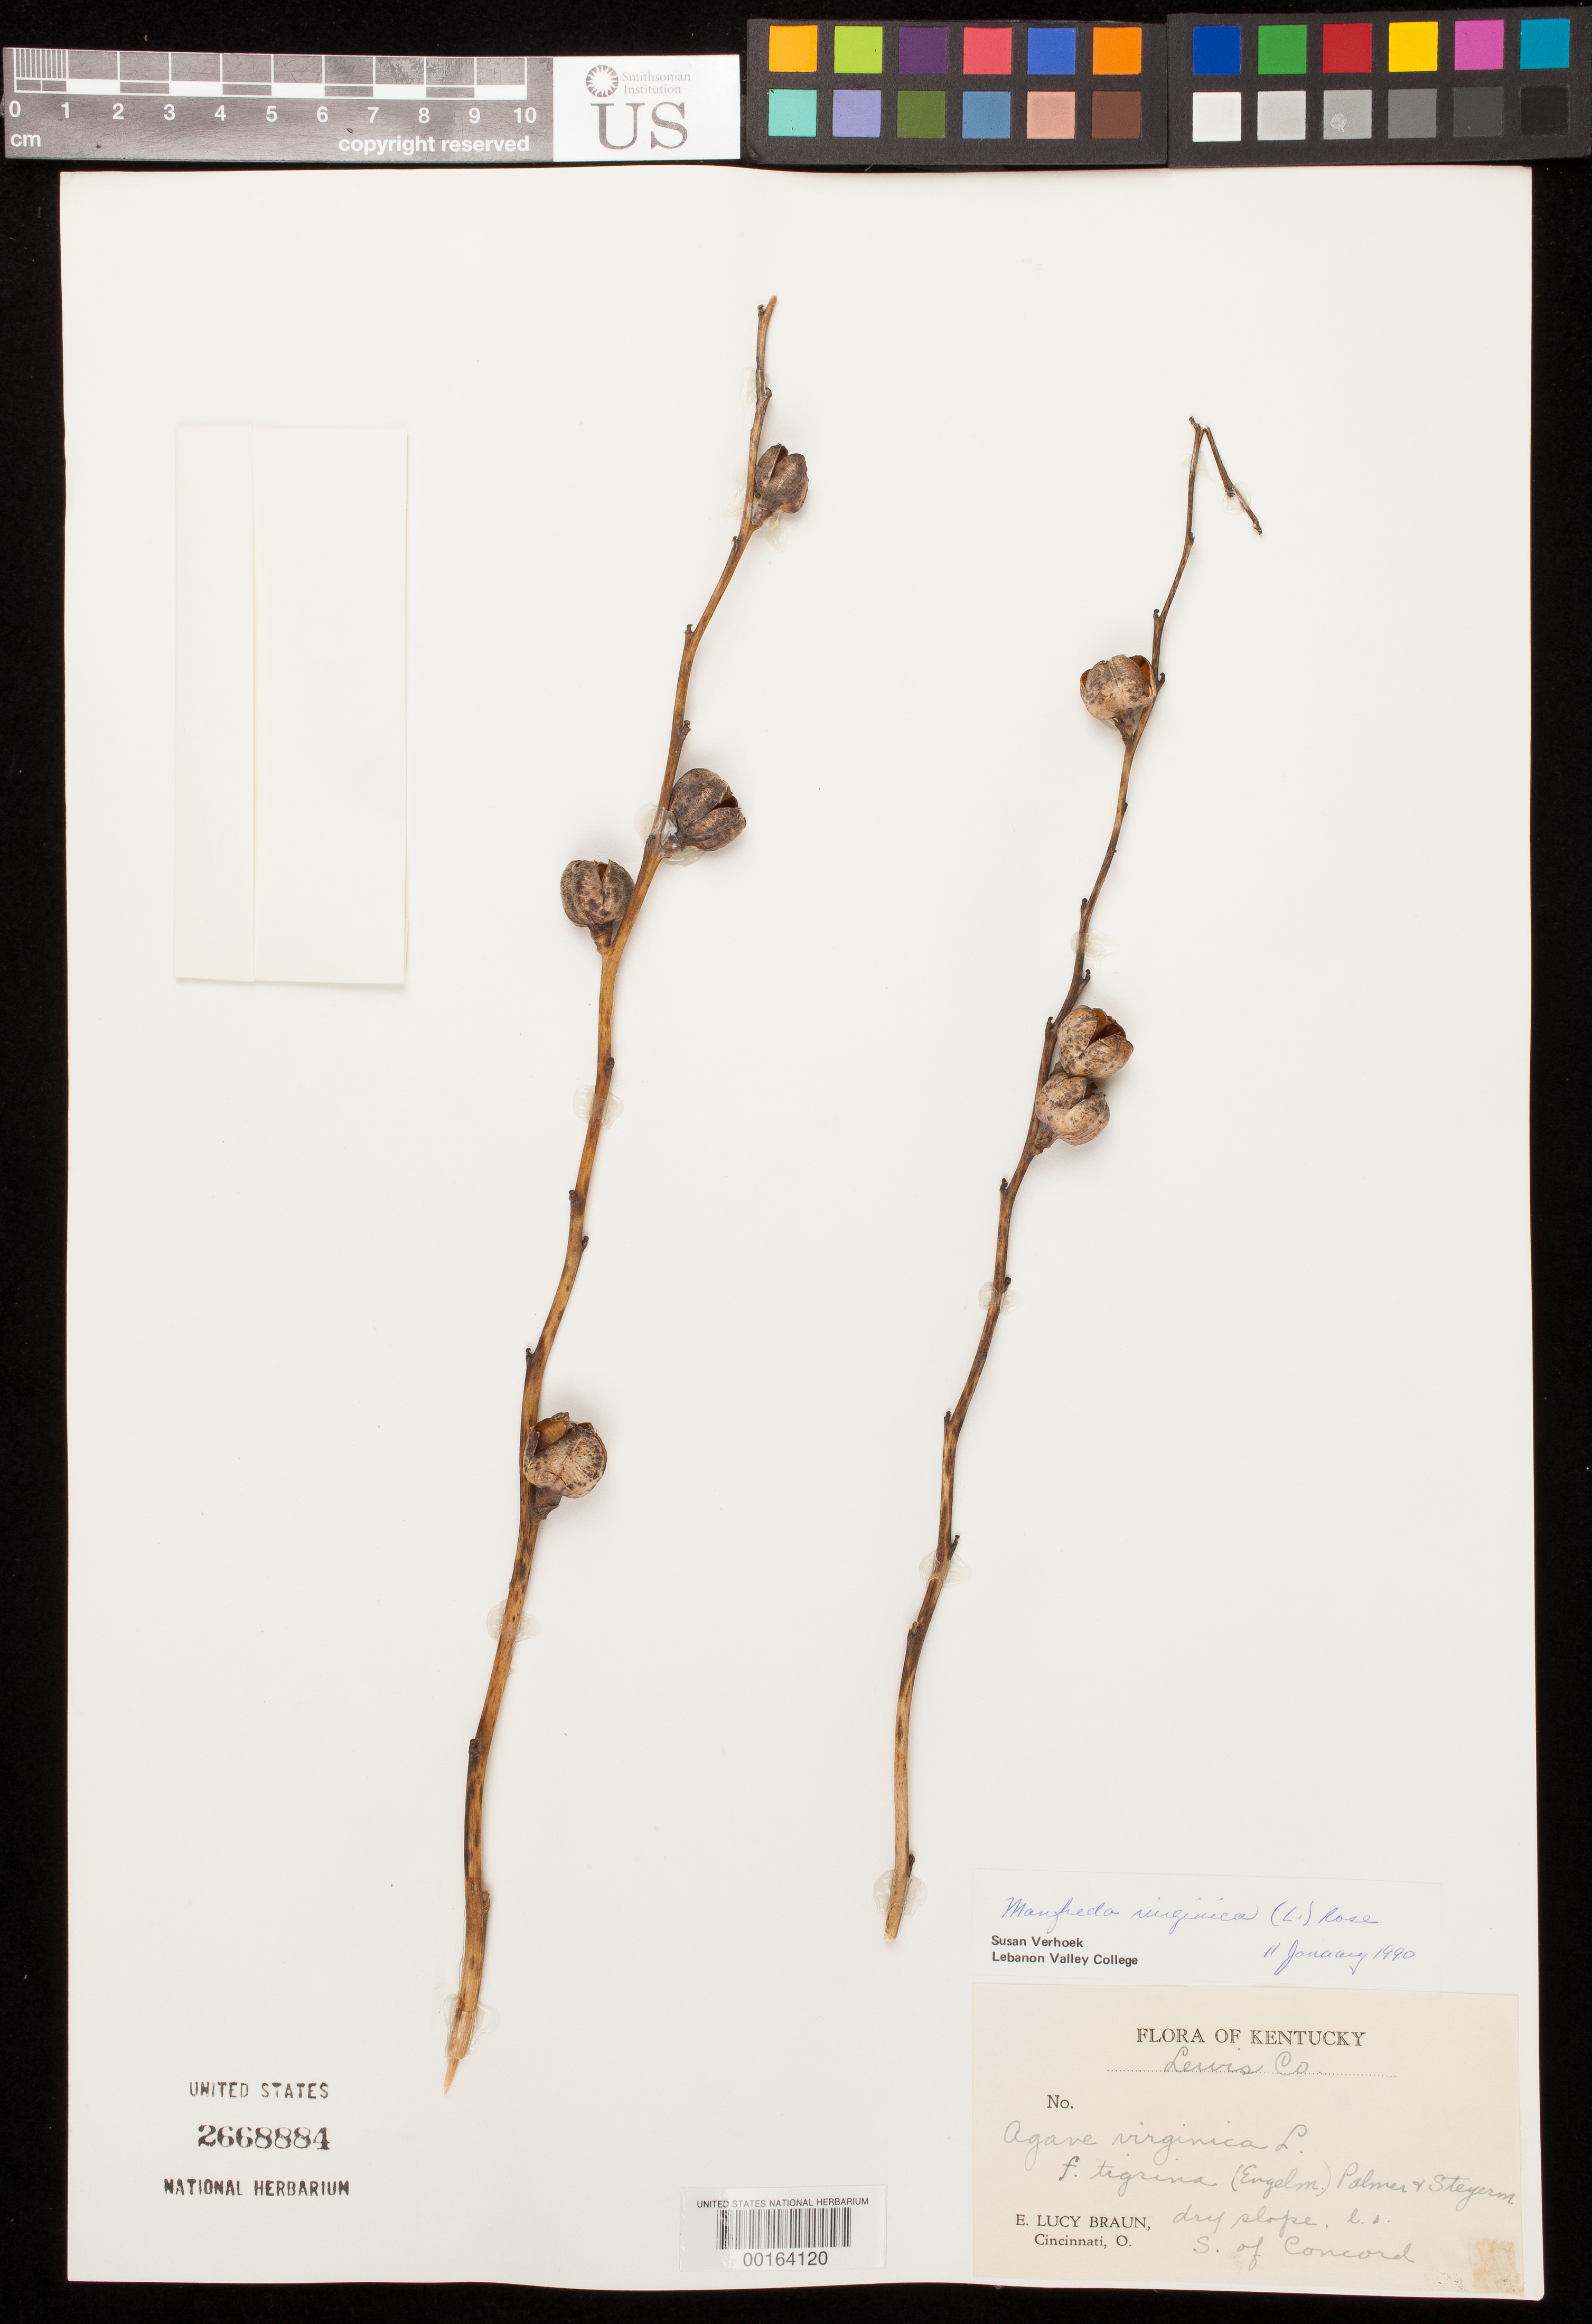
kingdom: Plantae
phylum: Tracheophyta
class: Liliopsida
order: Asparagales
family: Asparagaceae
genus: Manfreda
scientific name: Manfreda virginica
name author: (L.) Salisb. ex Rose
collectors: E. L. Braun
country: United States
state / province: Kentucky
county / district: Lewis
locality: S of concord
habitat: Dry slope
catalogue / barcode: US 2668884